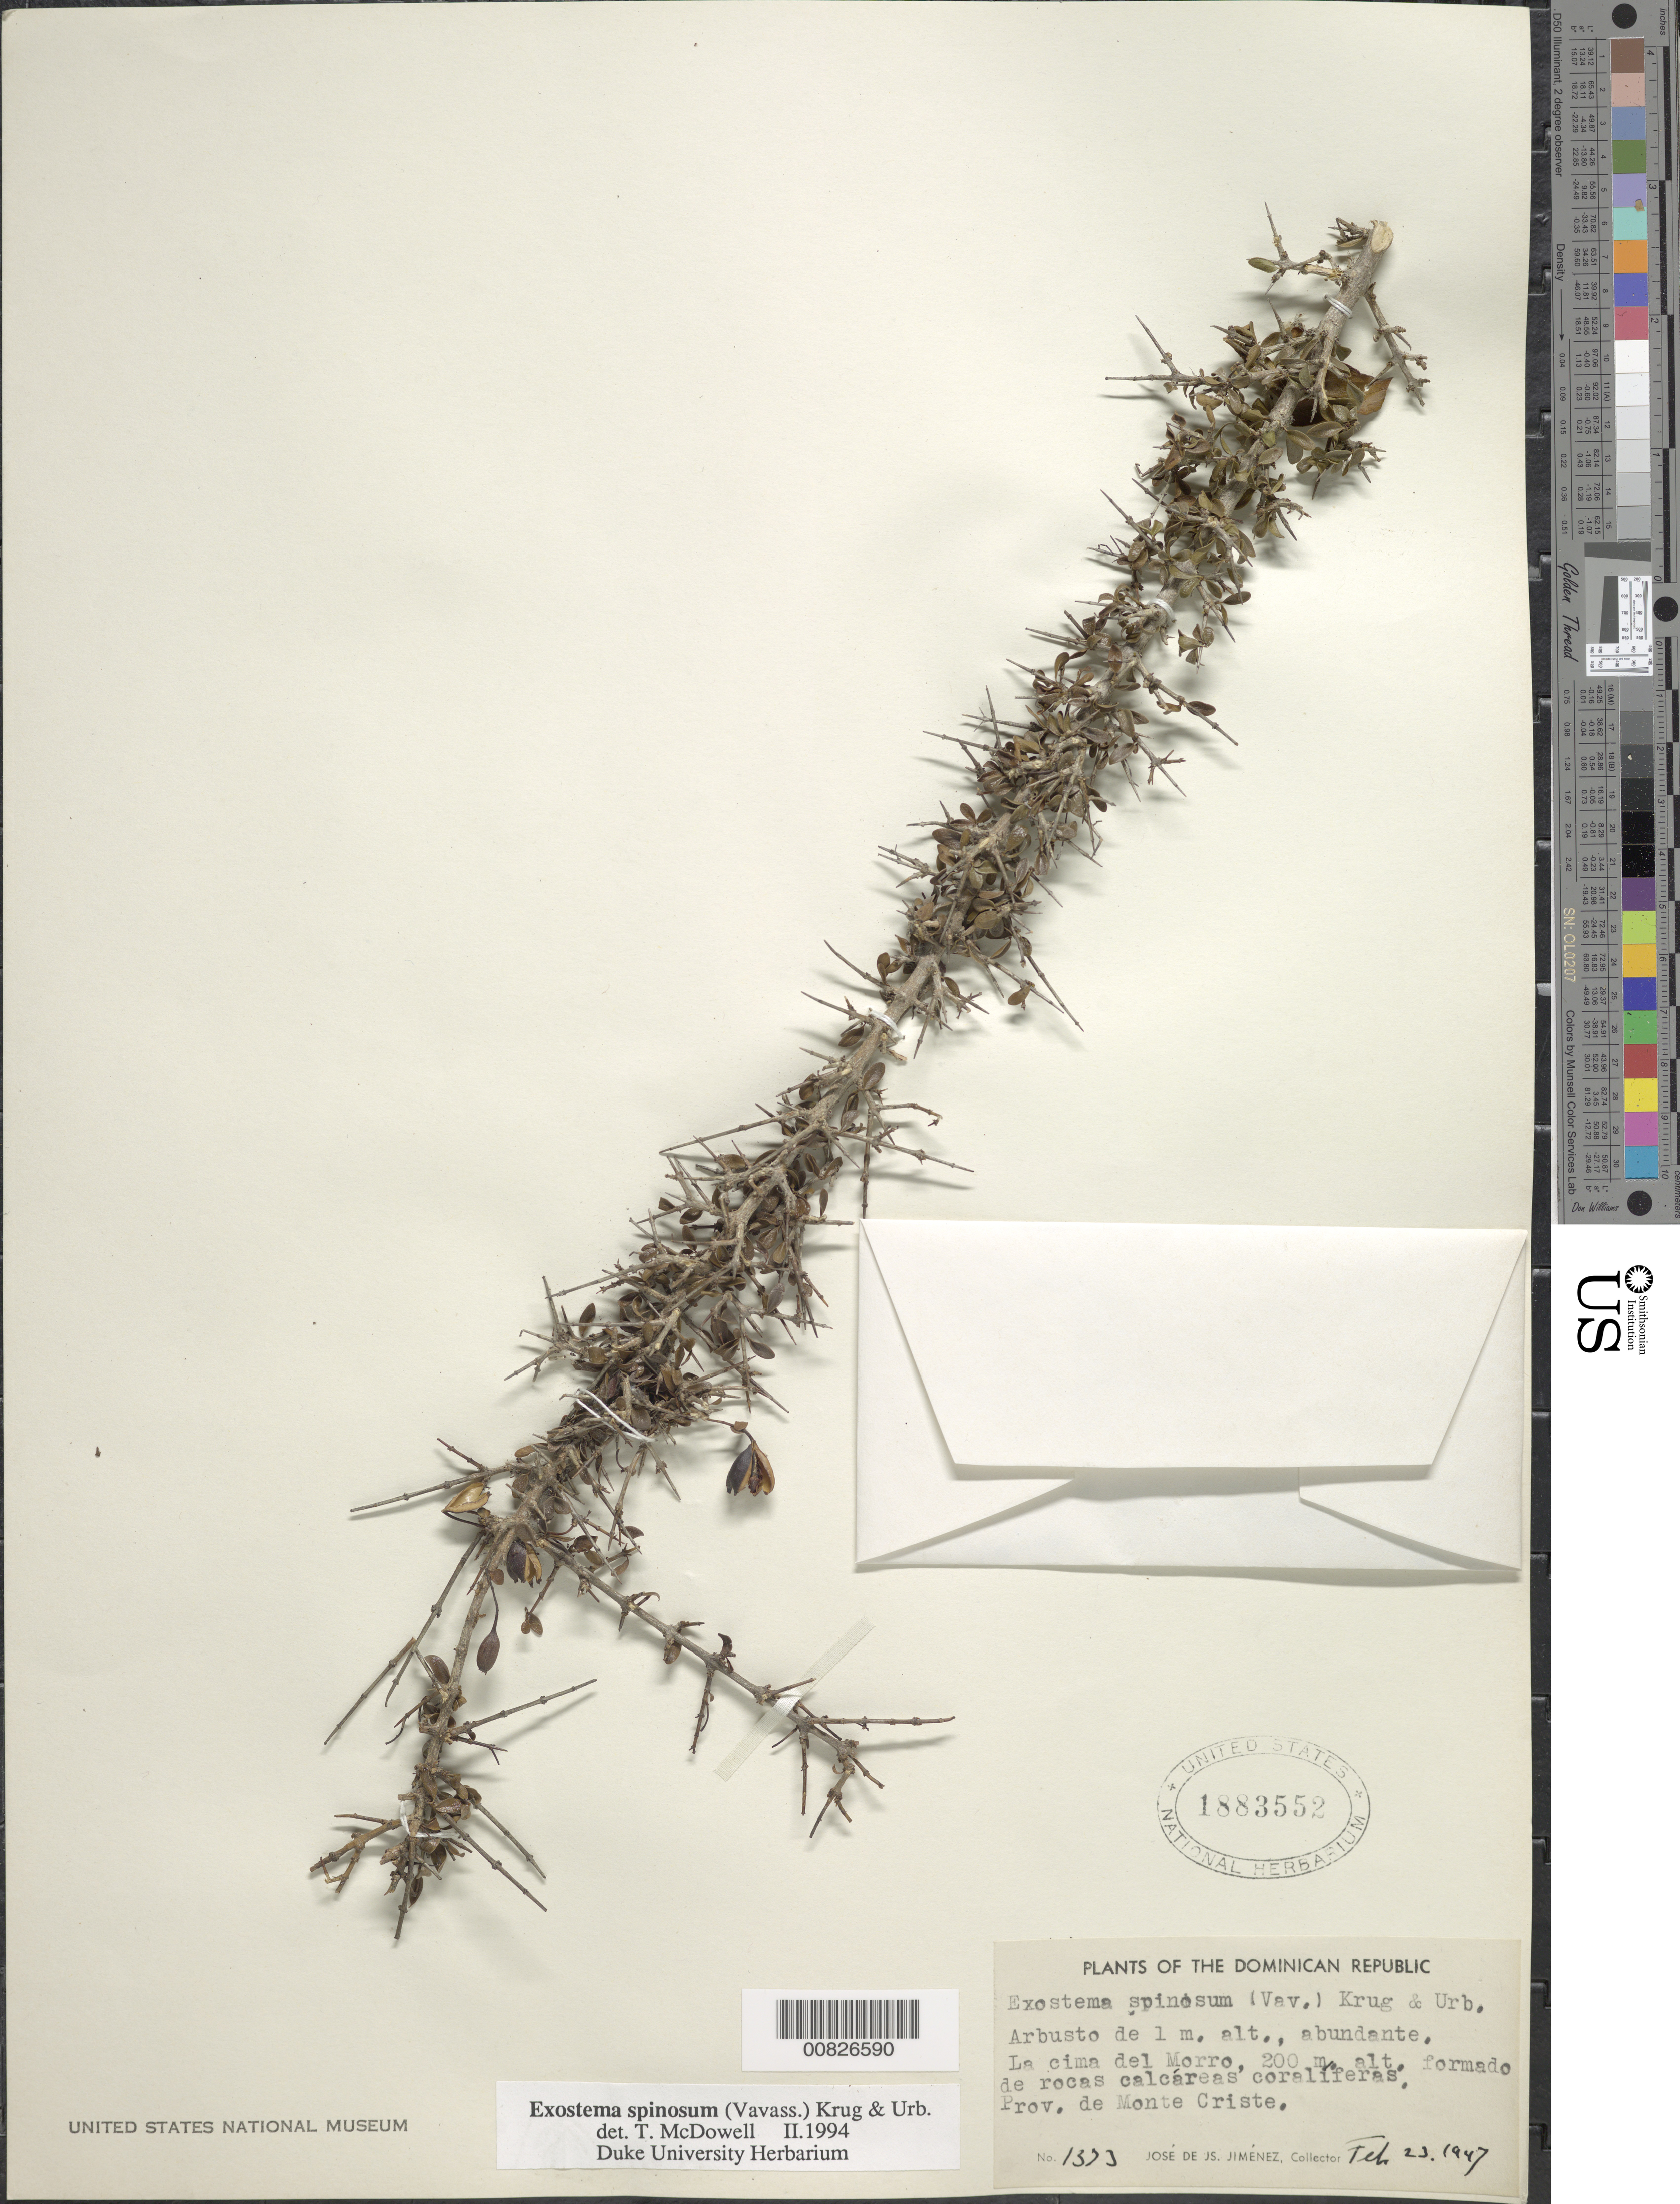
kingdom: Plantae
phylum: Tracheophyta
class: Magnoliopsida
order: Gentianales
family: Rubiaceae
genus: Exostema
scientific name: Exostema spinosum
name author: (Vavass.) Krug & Urb.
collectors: J. J. Jiménez Almonte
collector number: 1373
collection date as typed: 23 Feb 1947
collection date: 1947-02-23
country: Dominican Republic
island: Hispaniola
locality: La cime del Morro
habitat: Formado de rocas calcáreas coralíferas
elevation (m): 200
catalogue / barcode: US 1883552